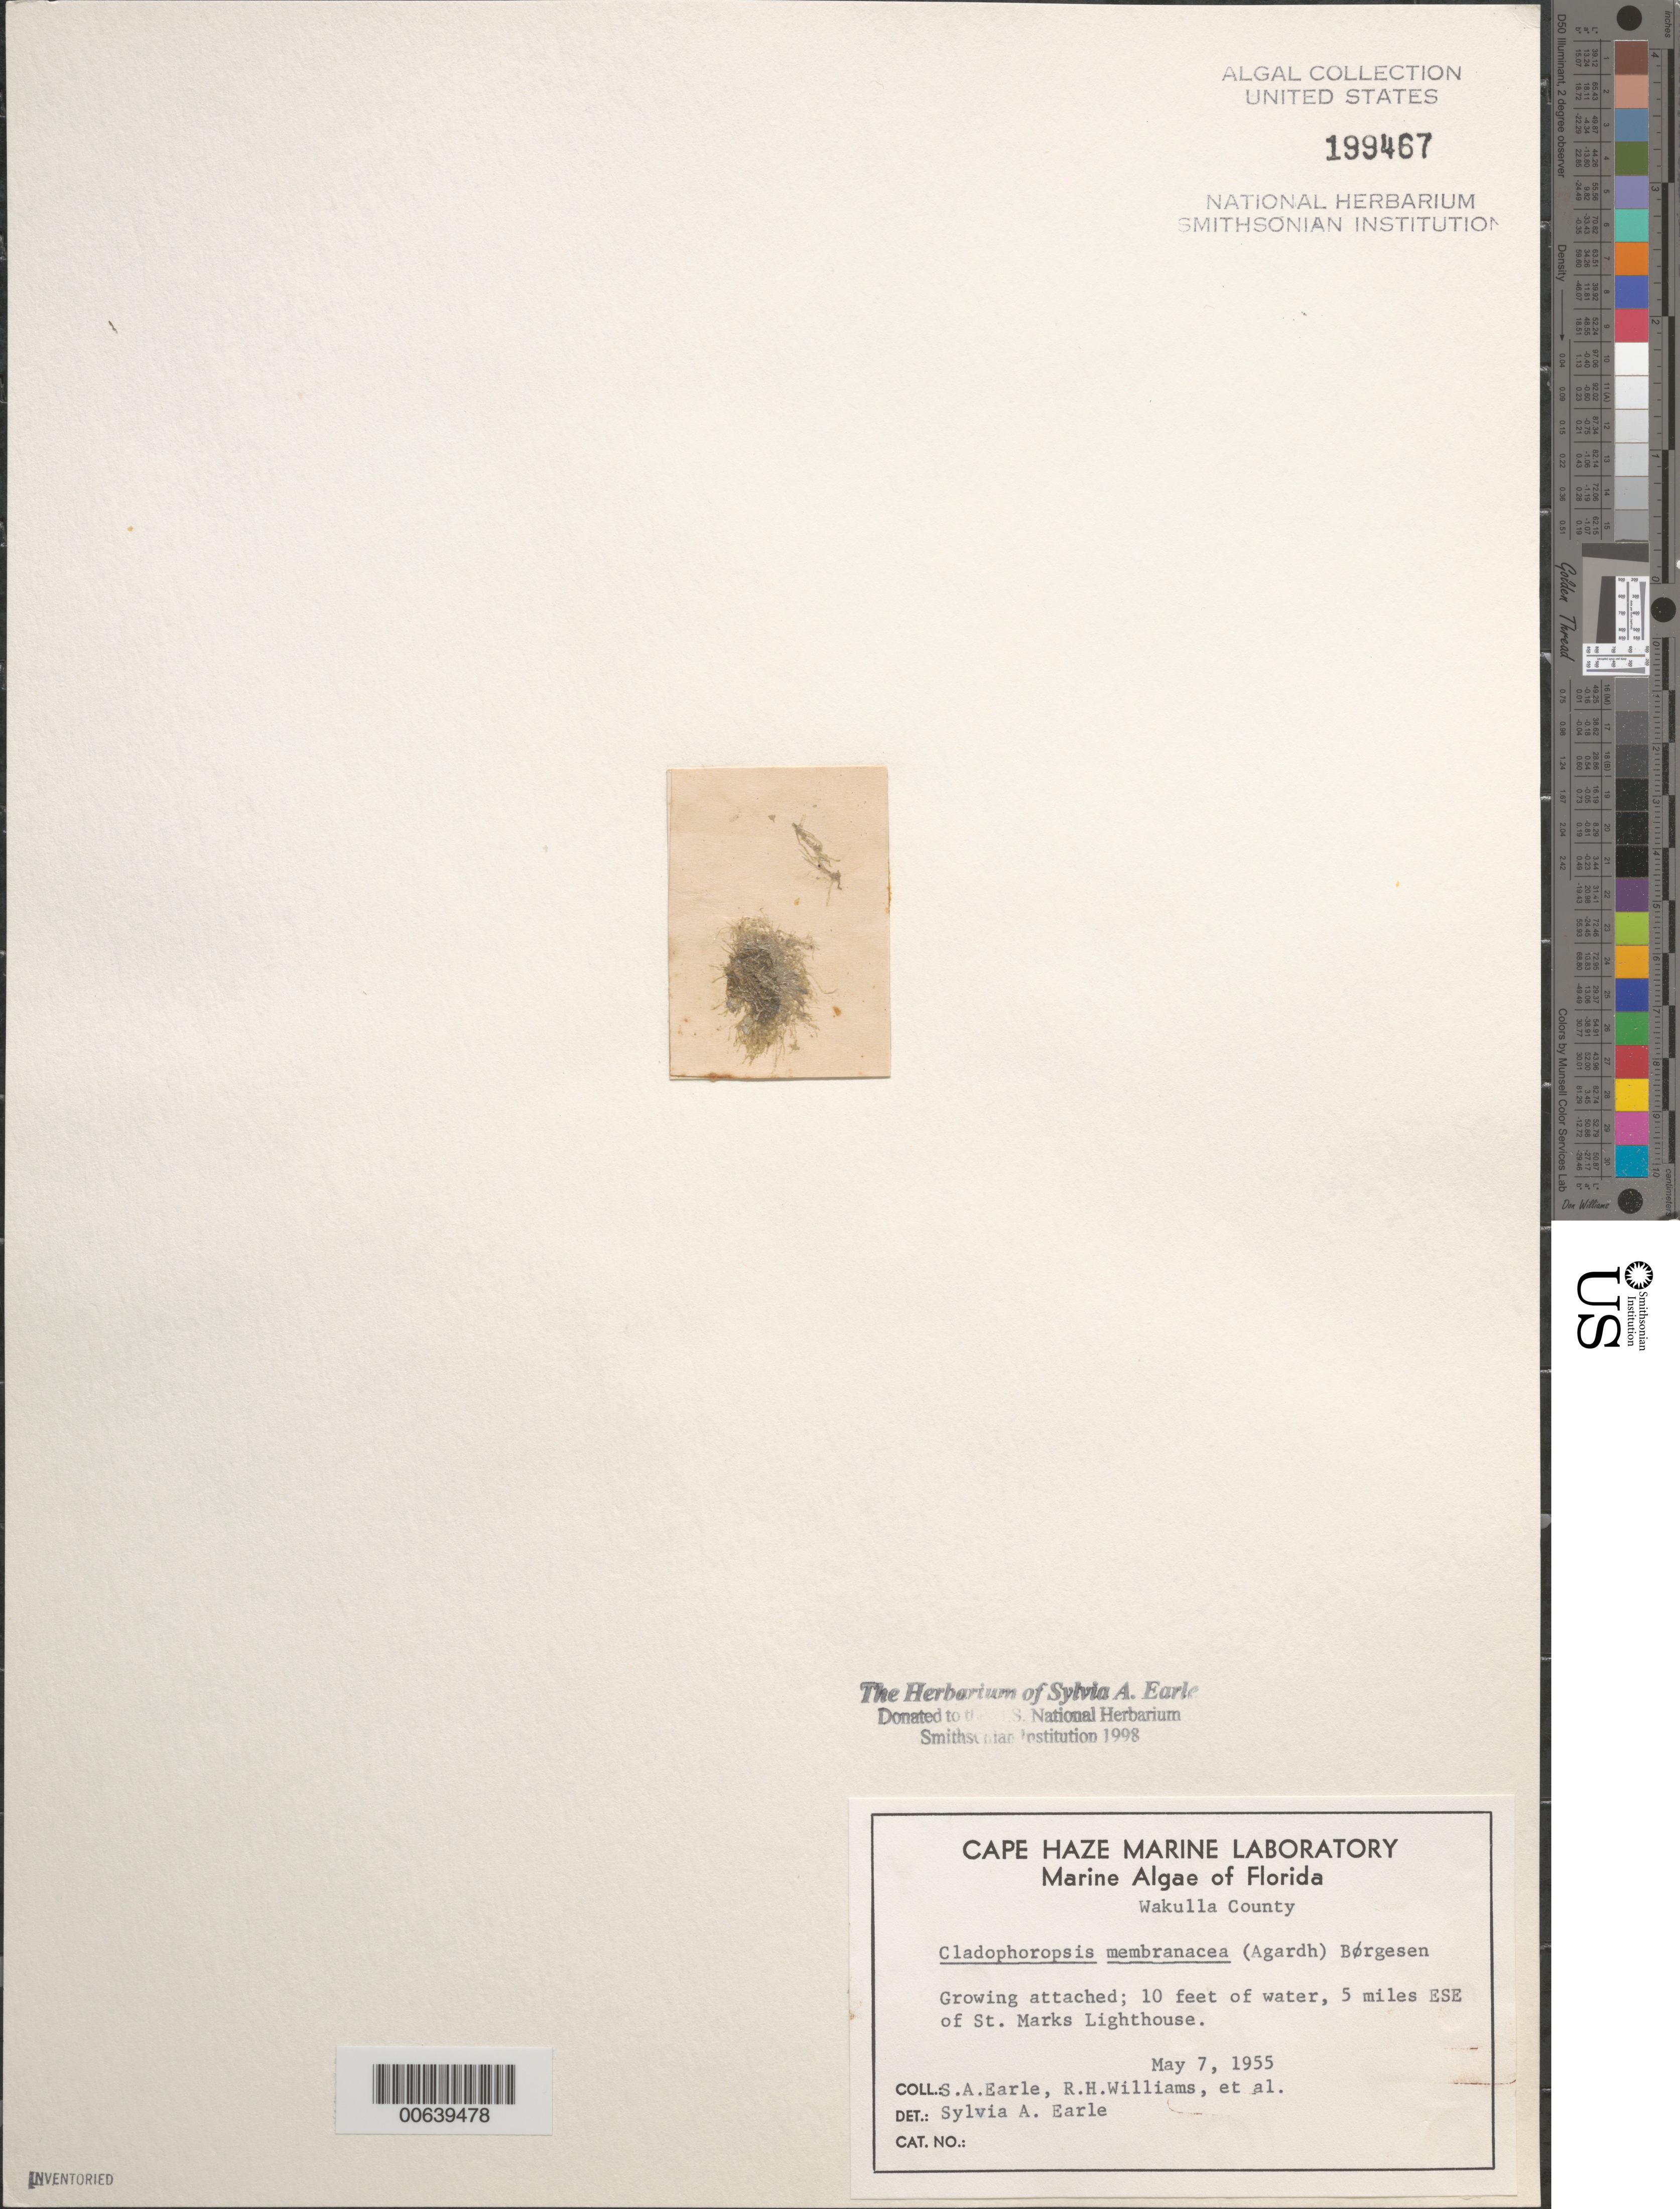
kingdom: Plantae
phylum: Chlorophyta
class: Ulvophyceae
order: Siphonocladales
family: Boodleaceae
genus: Cladophoropsis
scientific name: Cladophoropsis membranacea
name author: (Hofman-Bang) Børgesen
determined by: Earle, S. A.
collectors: S. A. Earle, R. H. Williams & et al.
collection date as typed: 07 May 1955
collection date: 1955-05-07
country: United States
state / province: Florida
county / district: Wakulla County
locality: Gulf of Mexico, 5 miles east southeast of St. Marks Lighthouse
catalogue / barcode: US 199467